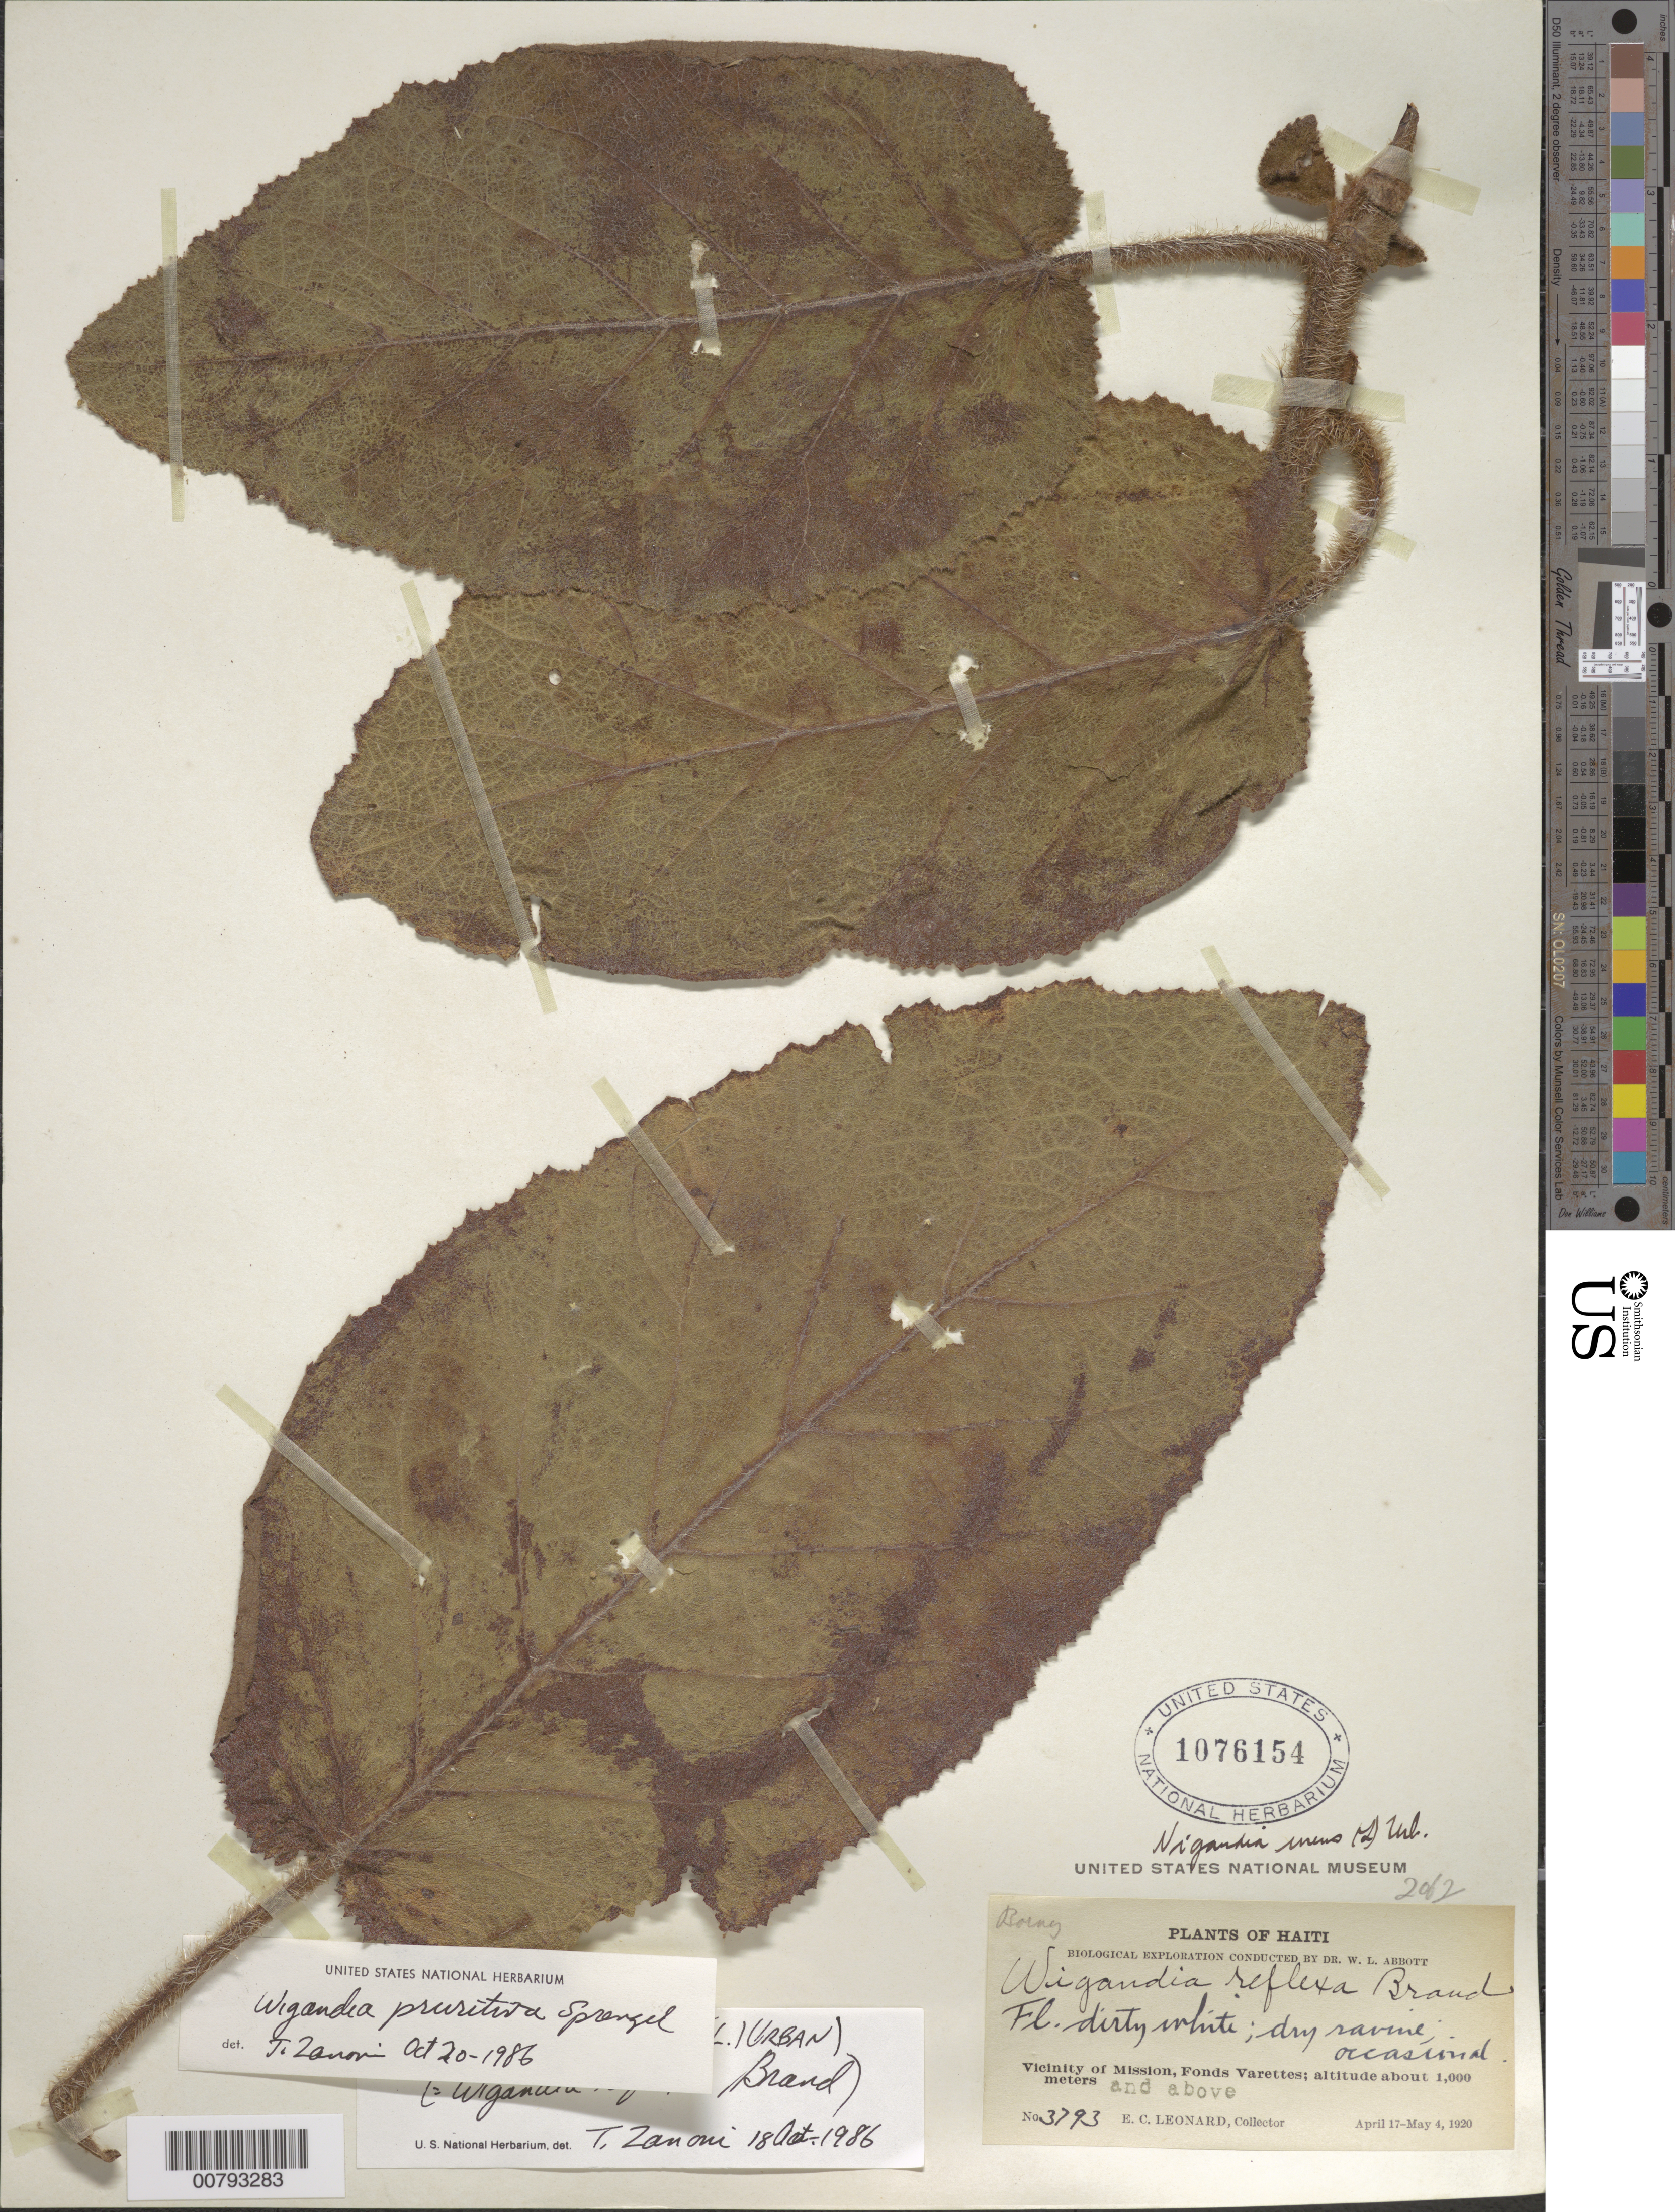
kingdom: Plantae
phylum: Tracheophyta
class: Magnoliopsida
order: Boraginales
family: Namaceae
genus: Wigandia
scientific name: Wigandia pruritiva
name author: Spreng.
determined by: Zanoni, T. A., (NY), New York Botanical Garden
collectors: E. C. Leonard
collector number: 3793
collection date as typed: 17 Apr 1920 04 May 1920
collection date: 1920-04-17/1920-05-04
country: Haiti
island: Hispaniola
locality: Fonds Varettes, vicinity of Mission.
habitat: Dry ravine bed.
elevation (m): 1000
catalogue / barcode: US 1076154